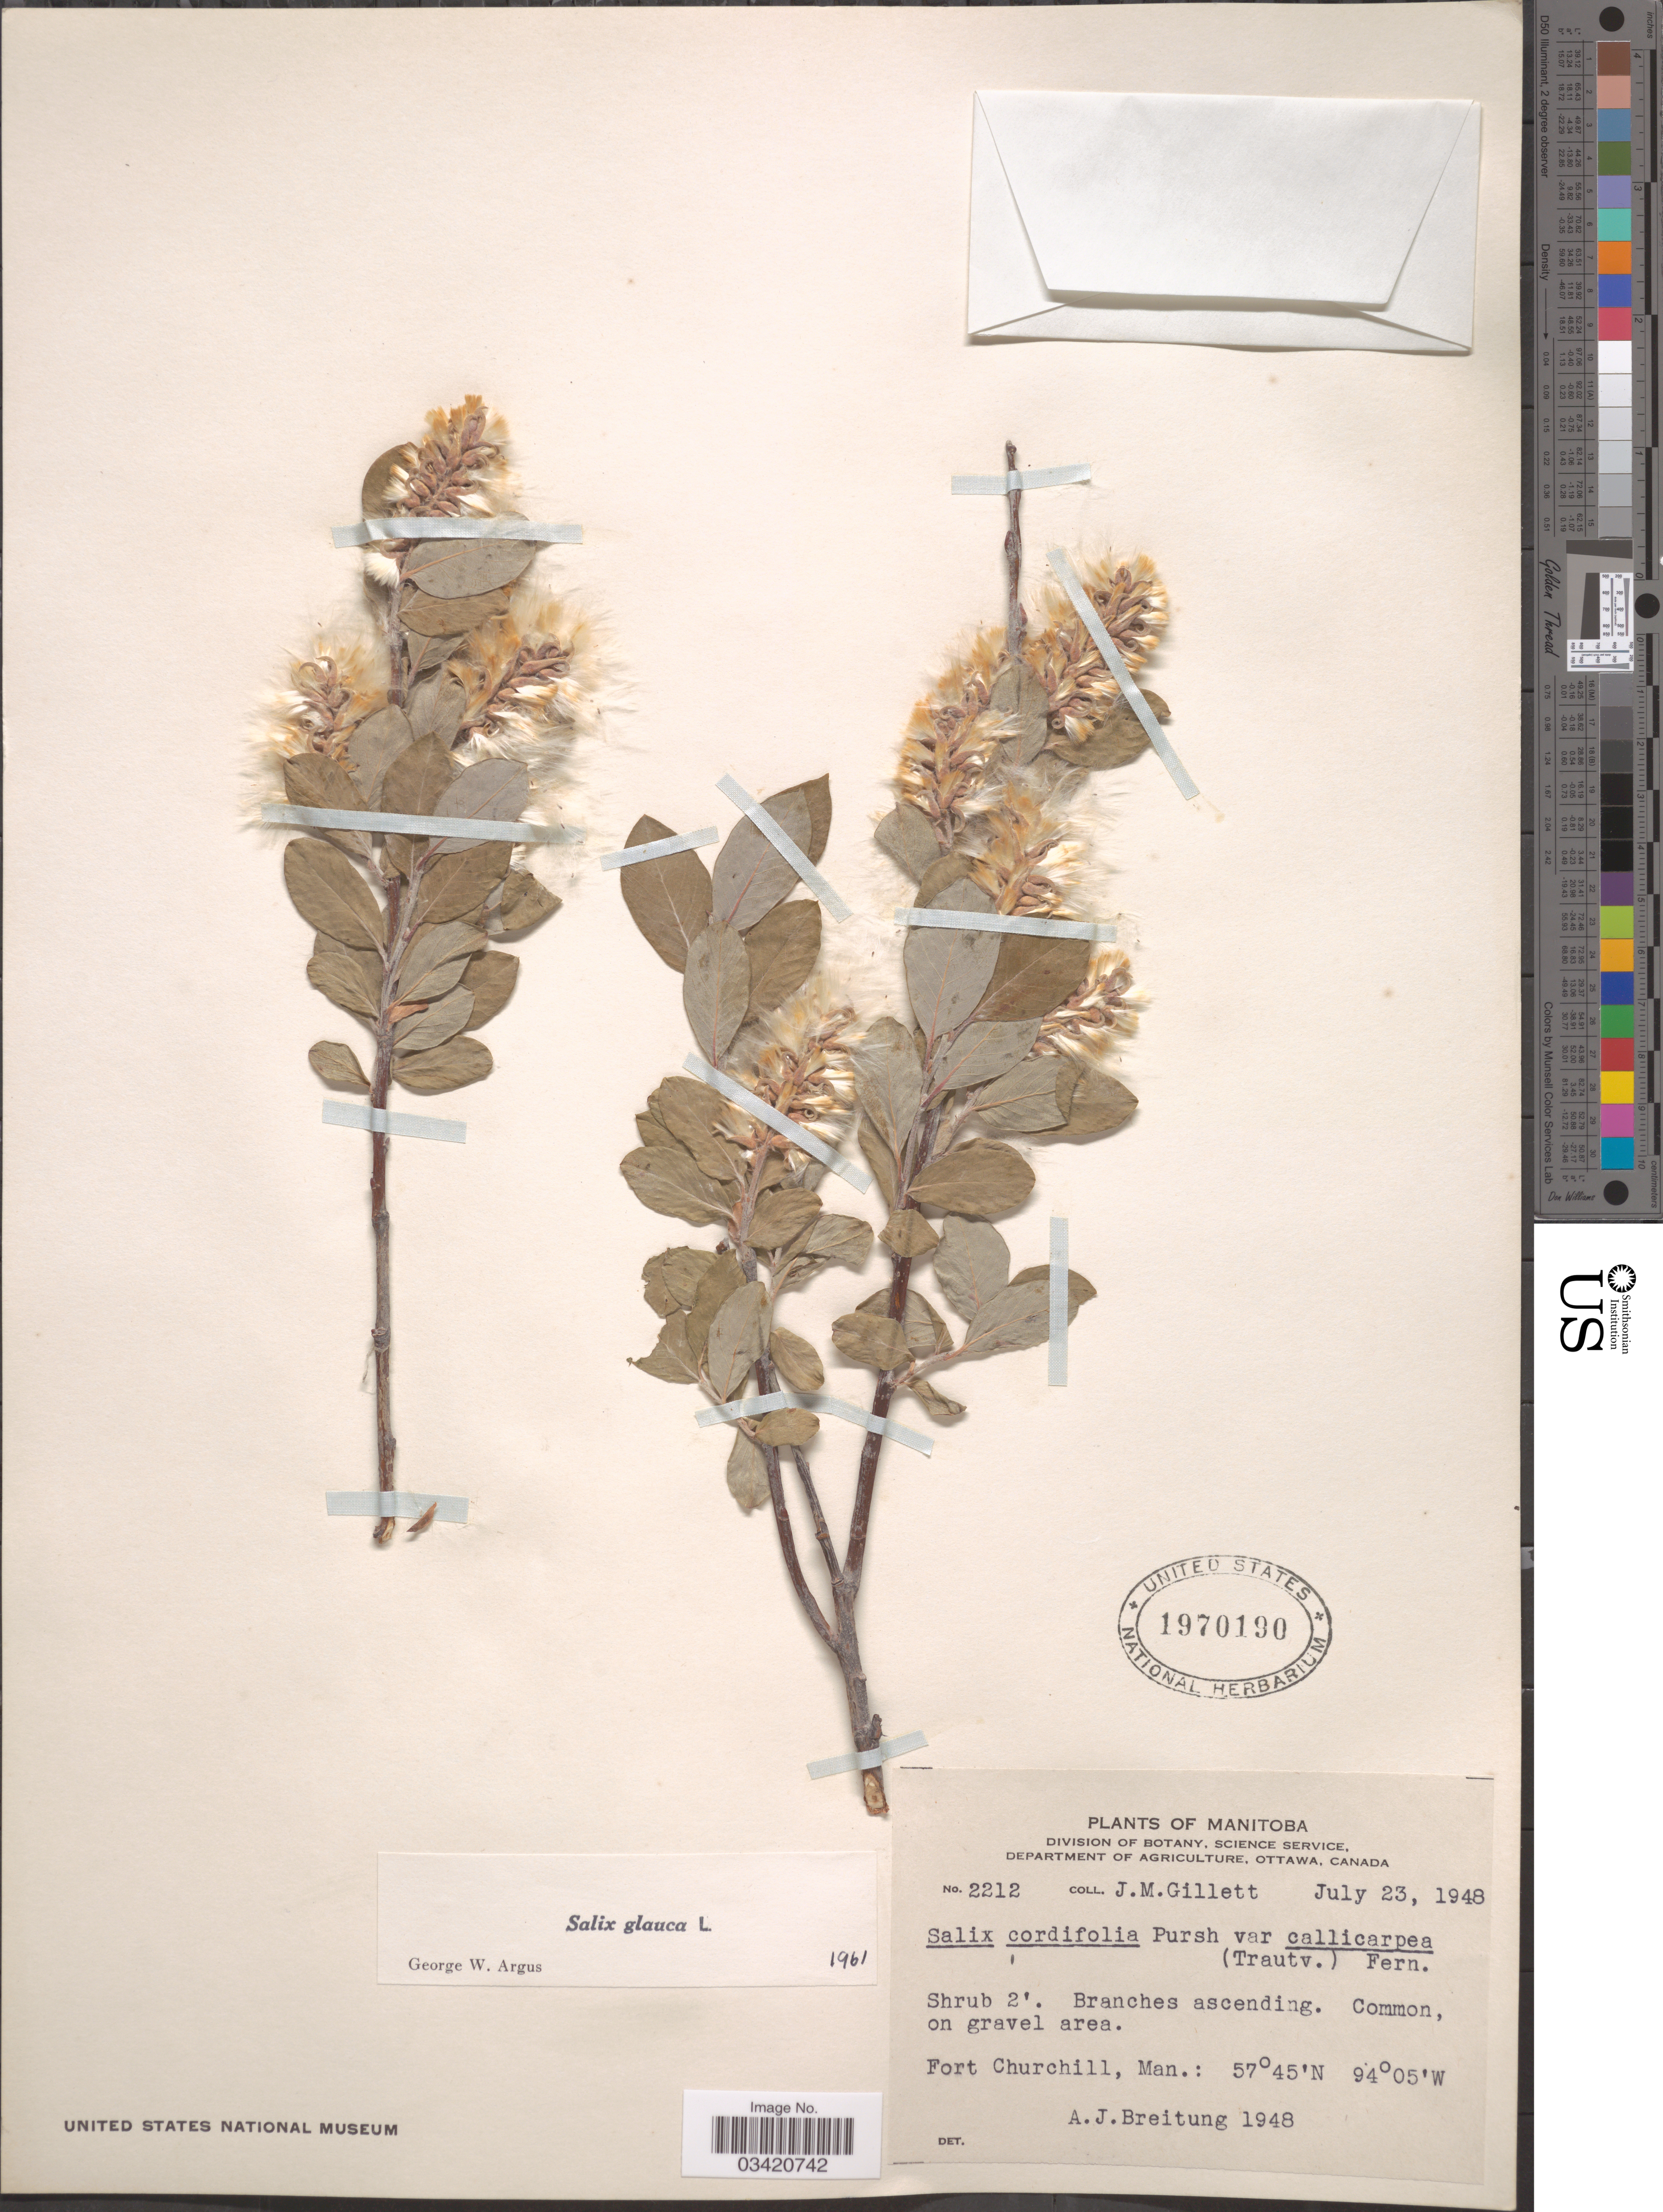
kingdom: Plantae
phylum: Tracheophyta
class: Magnoliopsida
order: Malpighiales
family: Salicaceae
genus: Salix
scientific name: Salix glauca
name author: L.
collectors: J. M. Gillett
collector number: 2212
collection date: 1948-07-23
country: Canada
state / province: Manitoba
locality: Fort Churchill.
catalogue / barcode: US 1970190